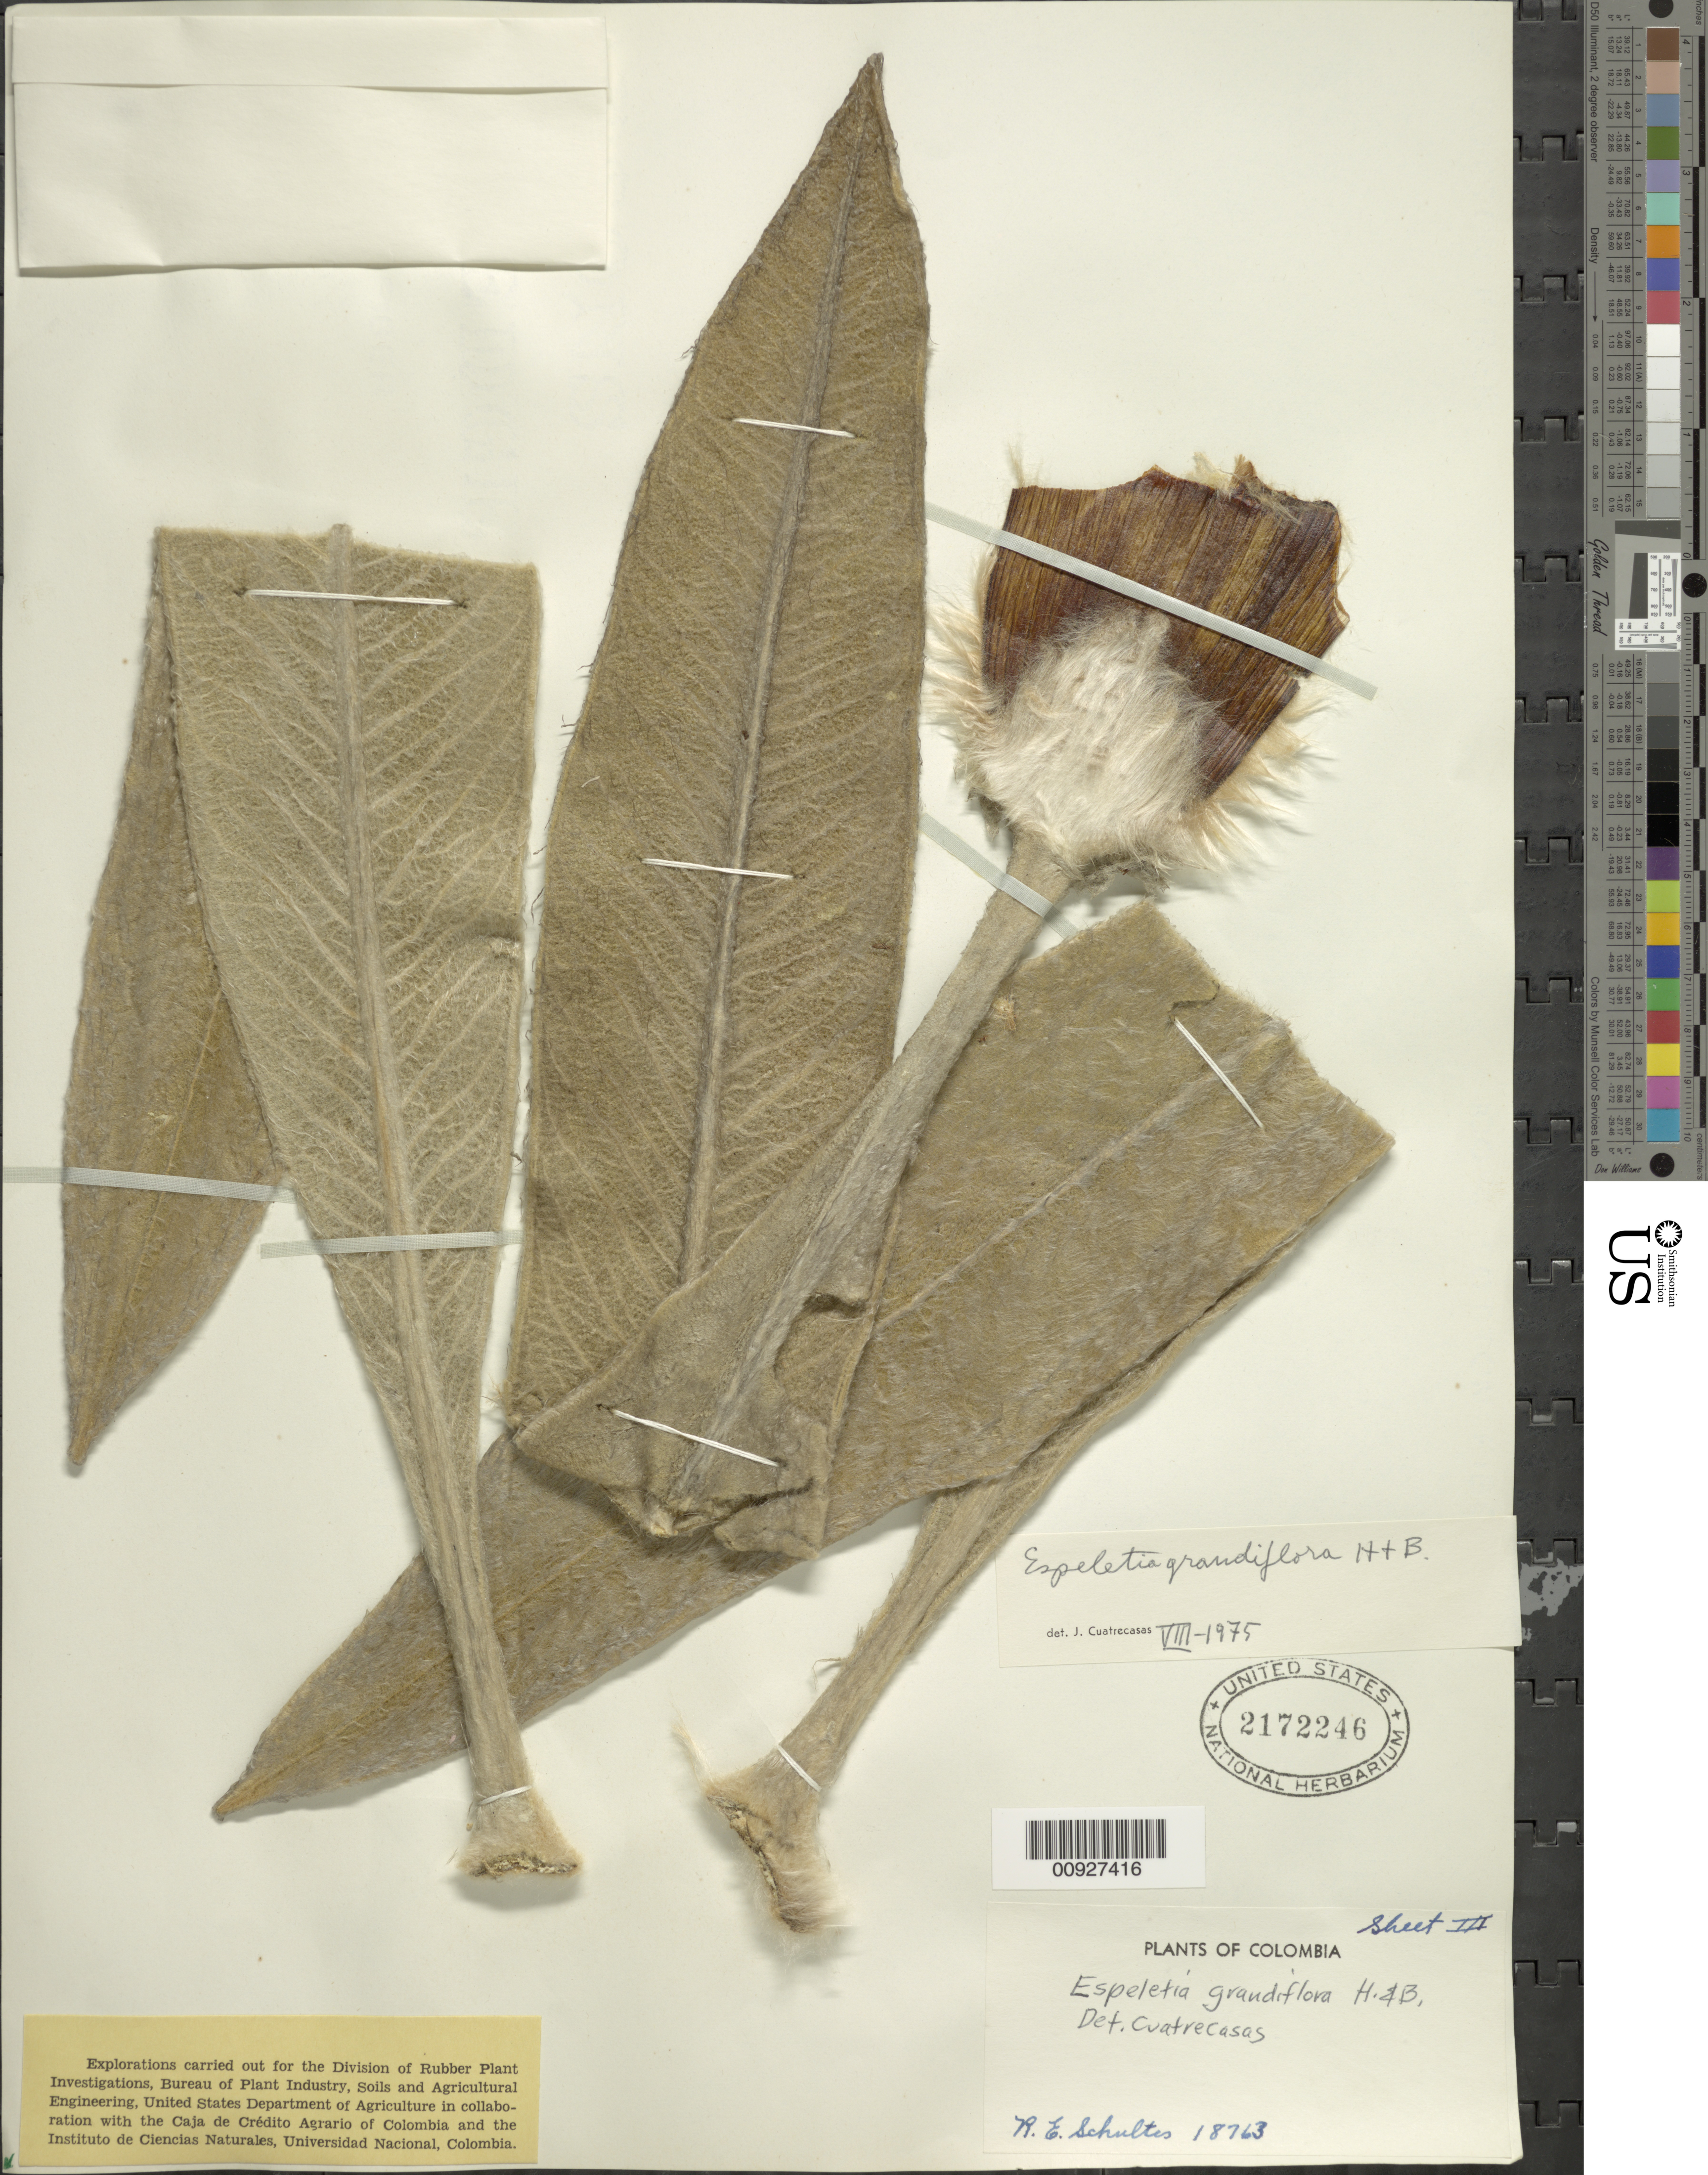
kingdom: Plantae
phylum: Tracheophyta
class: Magnoliopsida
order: Asterales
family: Asteraceae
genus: Espeletia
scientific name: Espeletia grandiflora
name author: Humb. & Bonpl.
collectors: R. E. Schultes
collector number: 18763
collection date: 1953-02-25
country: Colombia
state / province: Cundinamarca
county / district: Calera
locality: Páramo de Palacio. Macizo de Bogotá.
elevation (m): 3400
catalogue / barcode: US 2172246